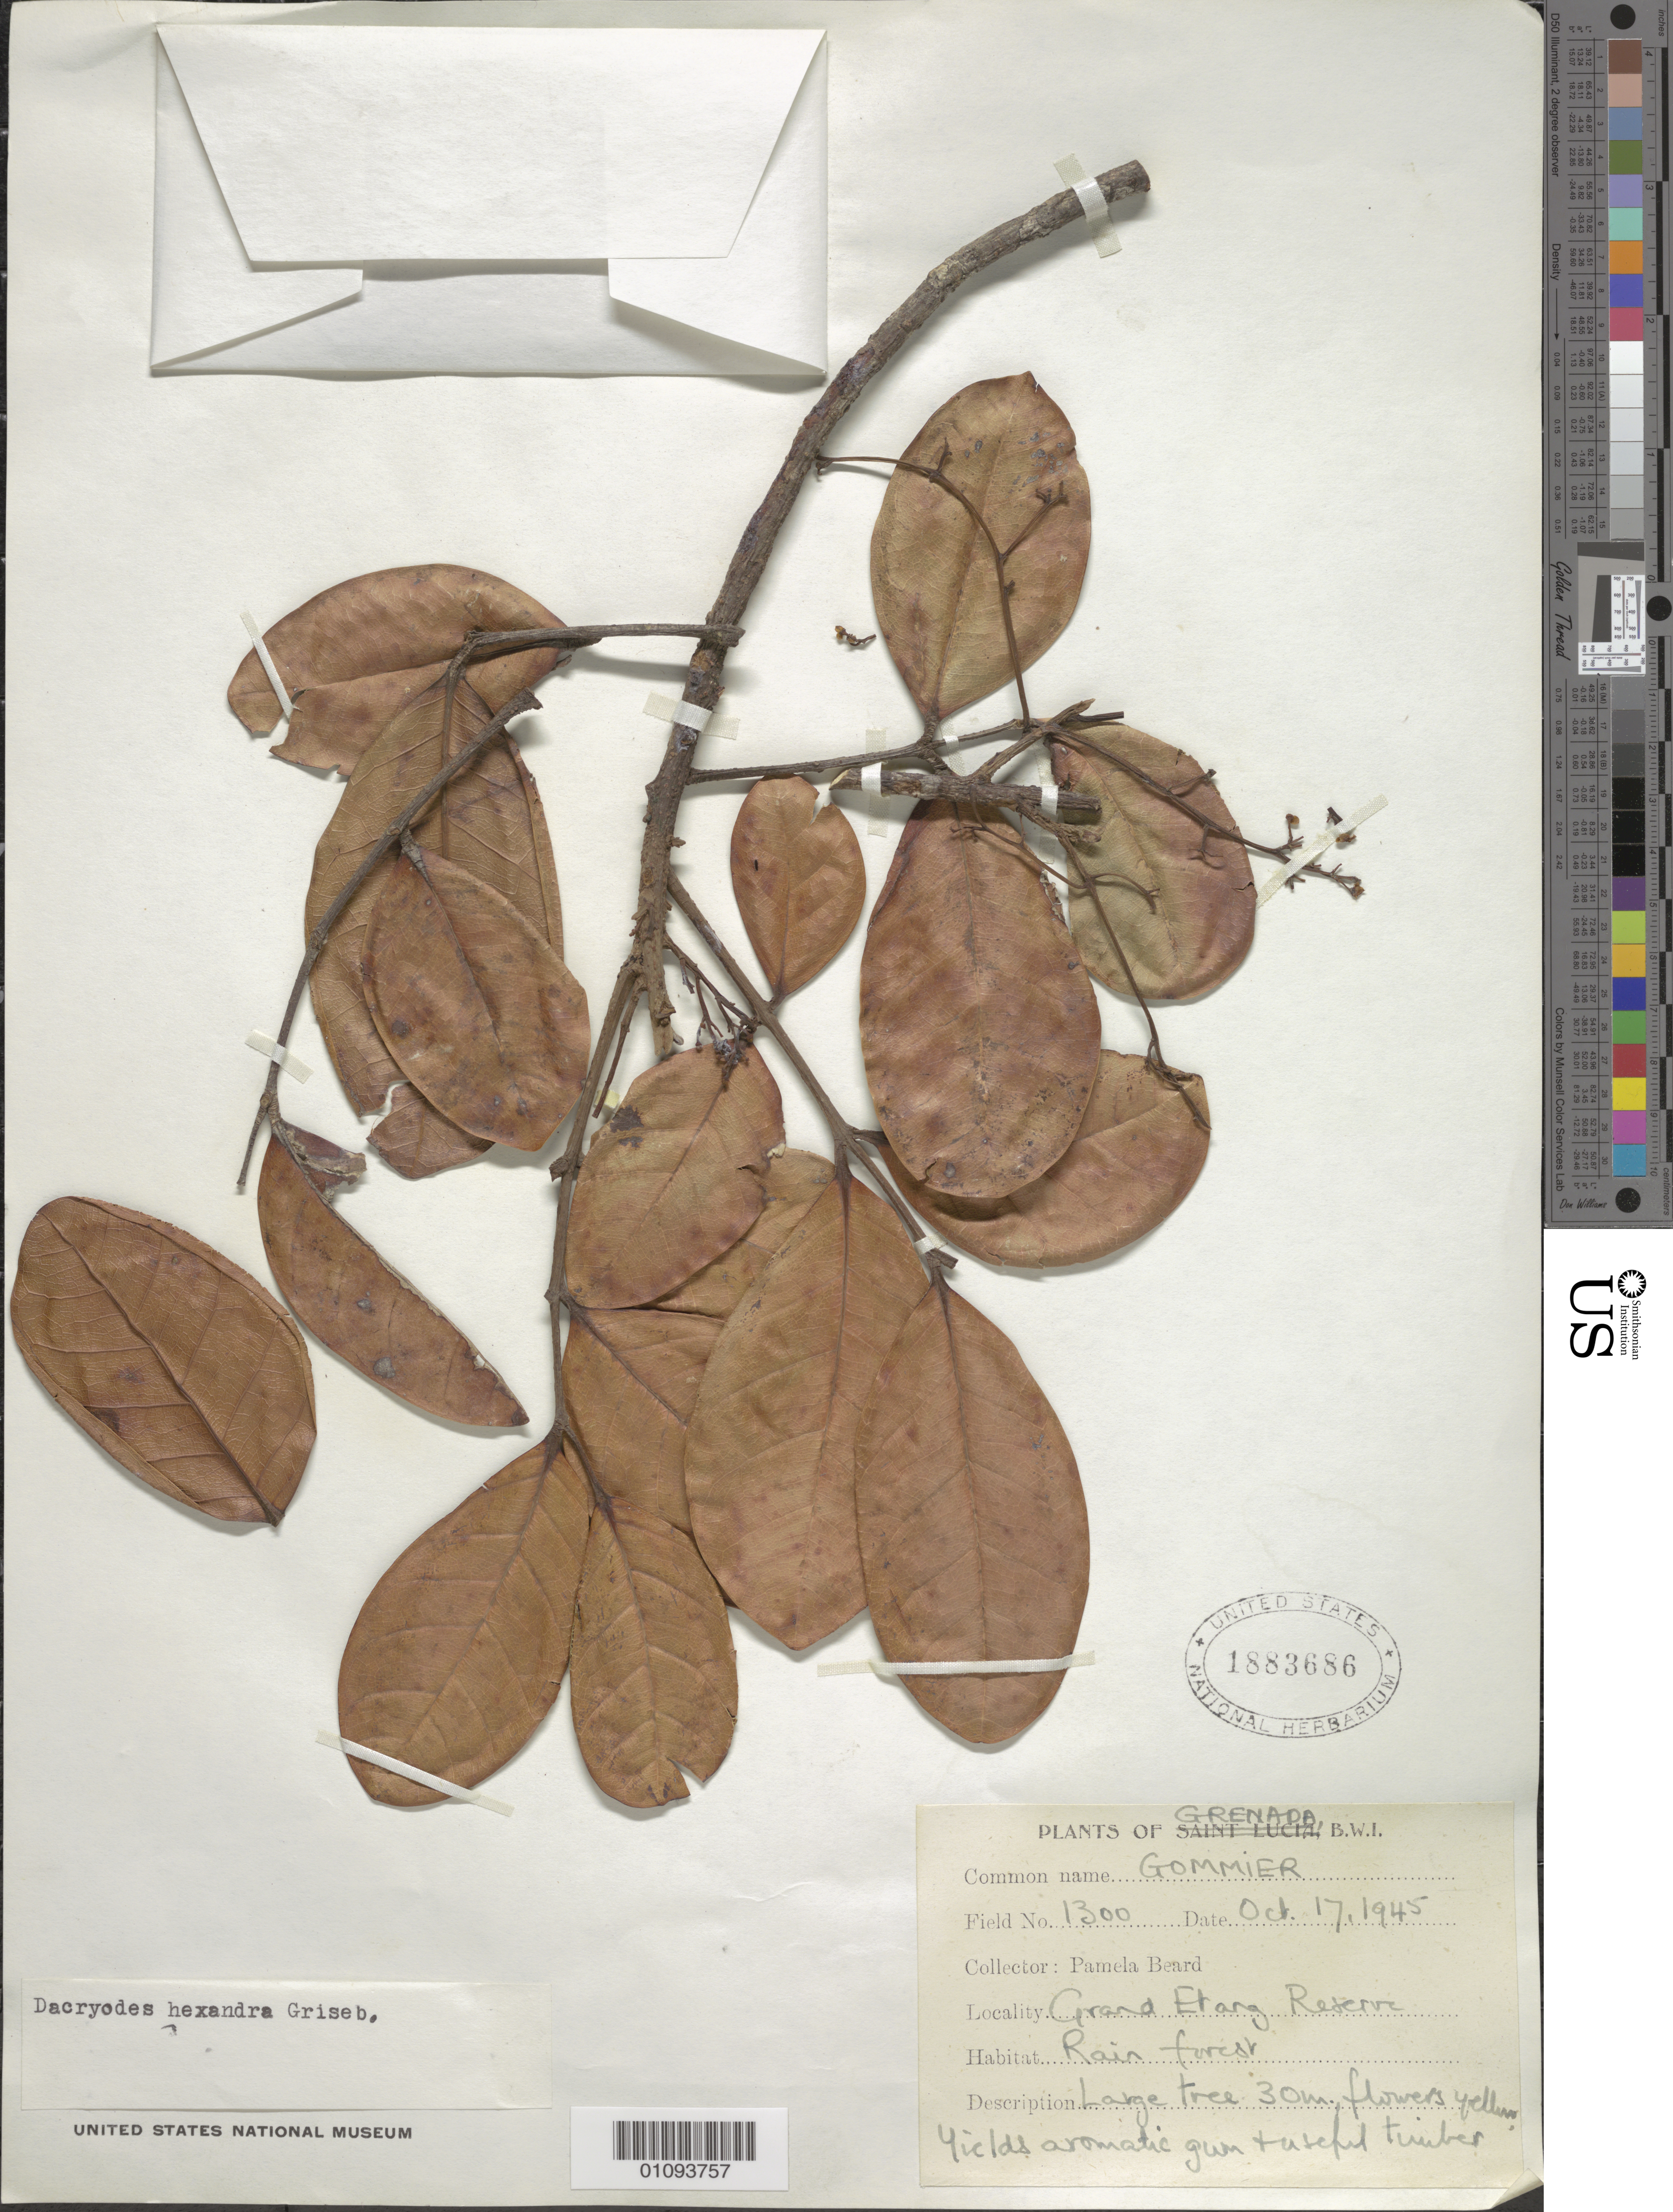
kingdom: Plantae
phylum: Tracheophyta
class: Magnoliopsida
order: Sapindales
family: Burseraceae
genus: Dacryodes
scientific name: Dacryodes hexandra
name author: (Ham.) Griseb.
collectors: P. Beard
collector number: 1300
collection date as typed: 17 Oct 1945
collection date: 1945-10-17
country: Grenada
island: Grenada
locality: Grand Etang Reserve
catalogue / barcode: US 1883686